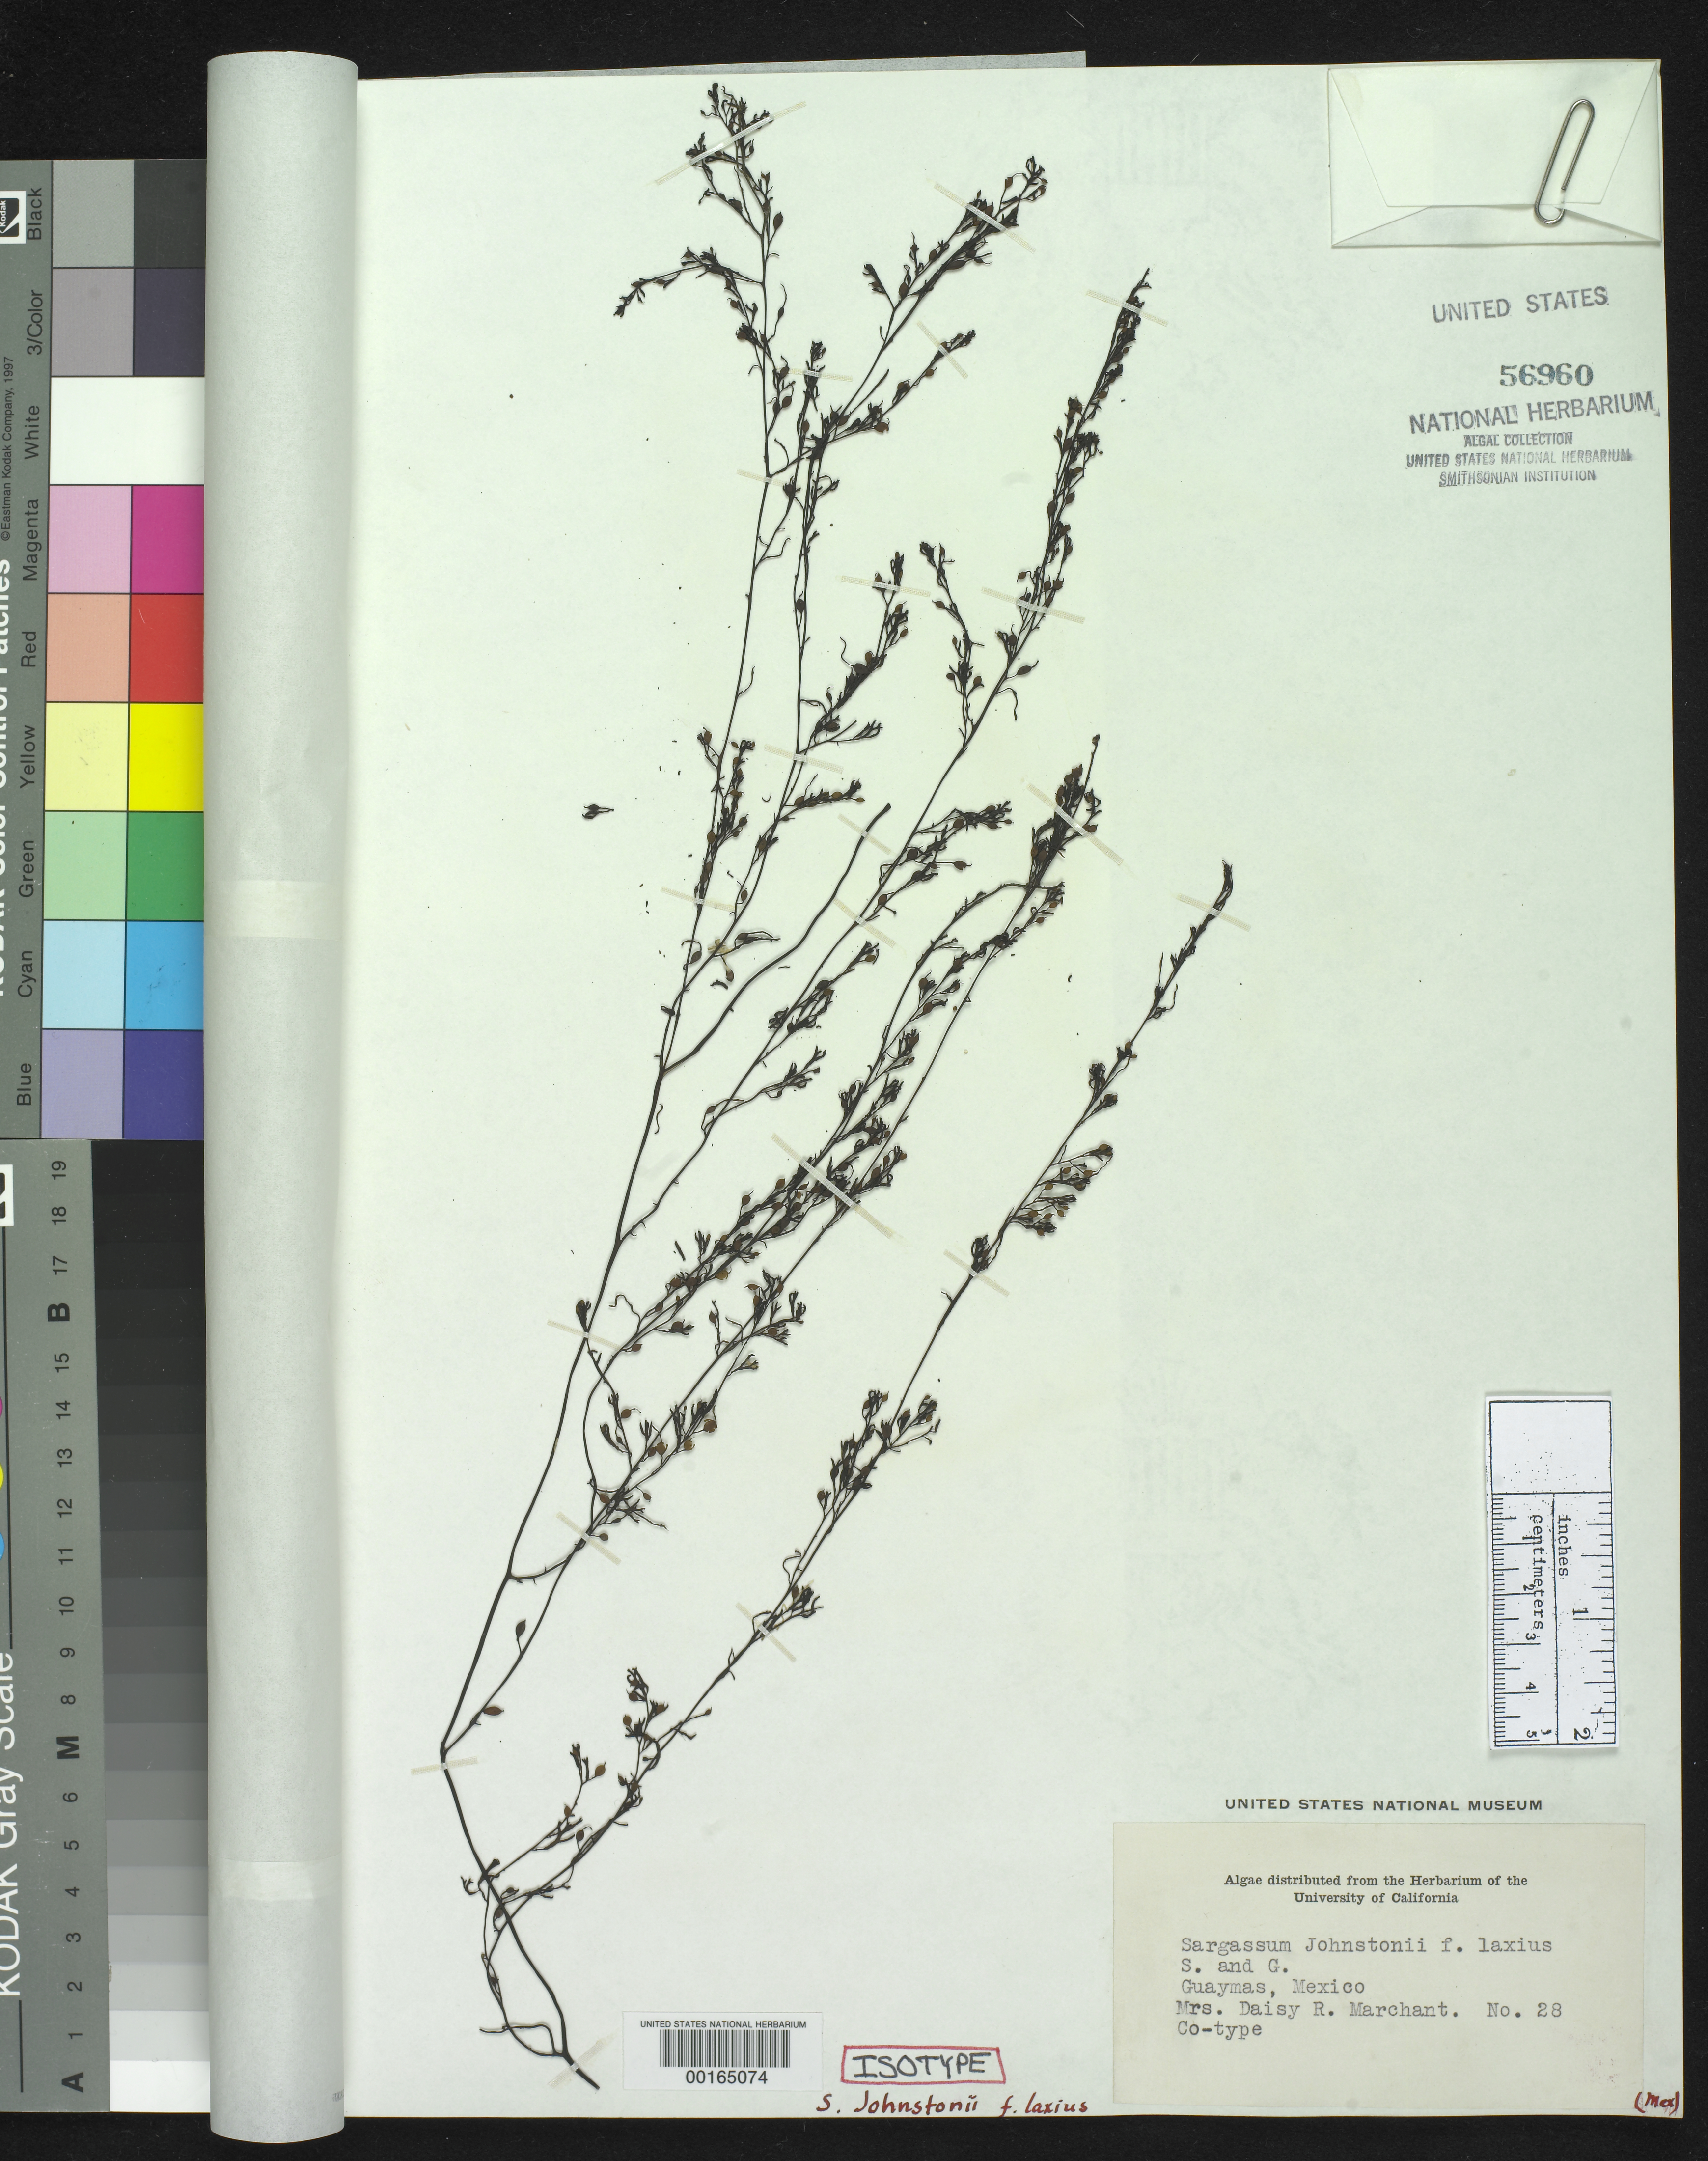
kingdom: Chromista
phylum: Ochrophyta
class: Phaeophyceae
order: Fucales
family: Sargassaceae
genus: Sargassum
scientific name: Sargassum johnstonii f. laxius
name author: Setch. & N.L. Gardner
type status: Isotype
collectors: D. Marchant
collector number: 28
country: Mexico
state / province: Sonora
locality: Guaymas.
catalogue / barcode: US 56960